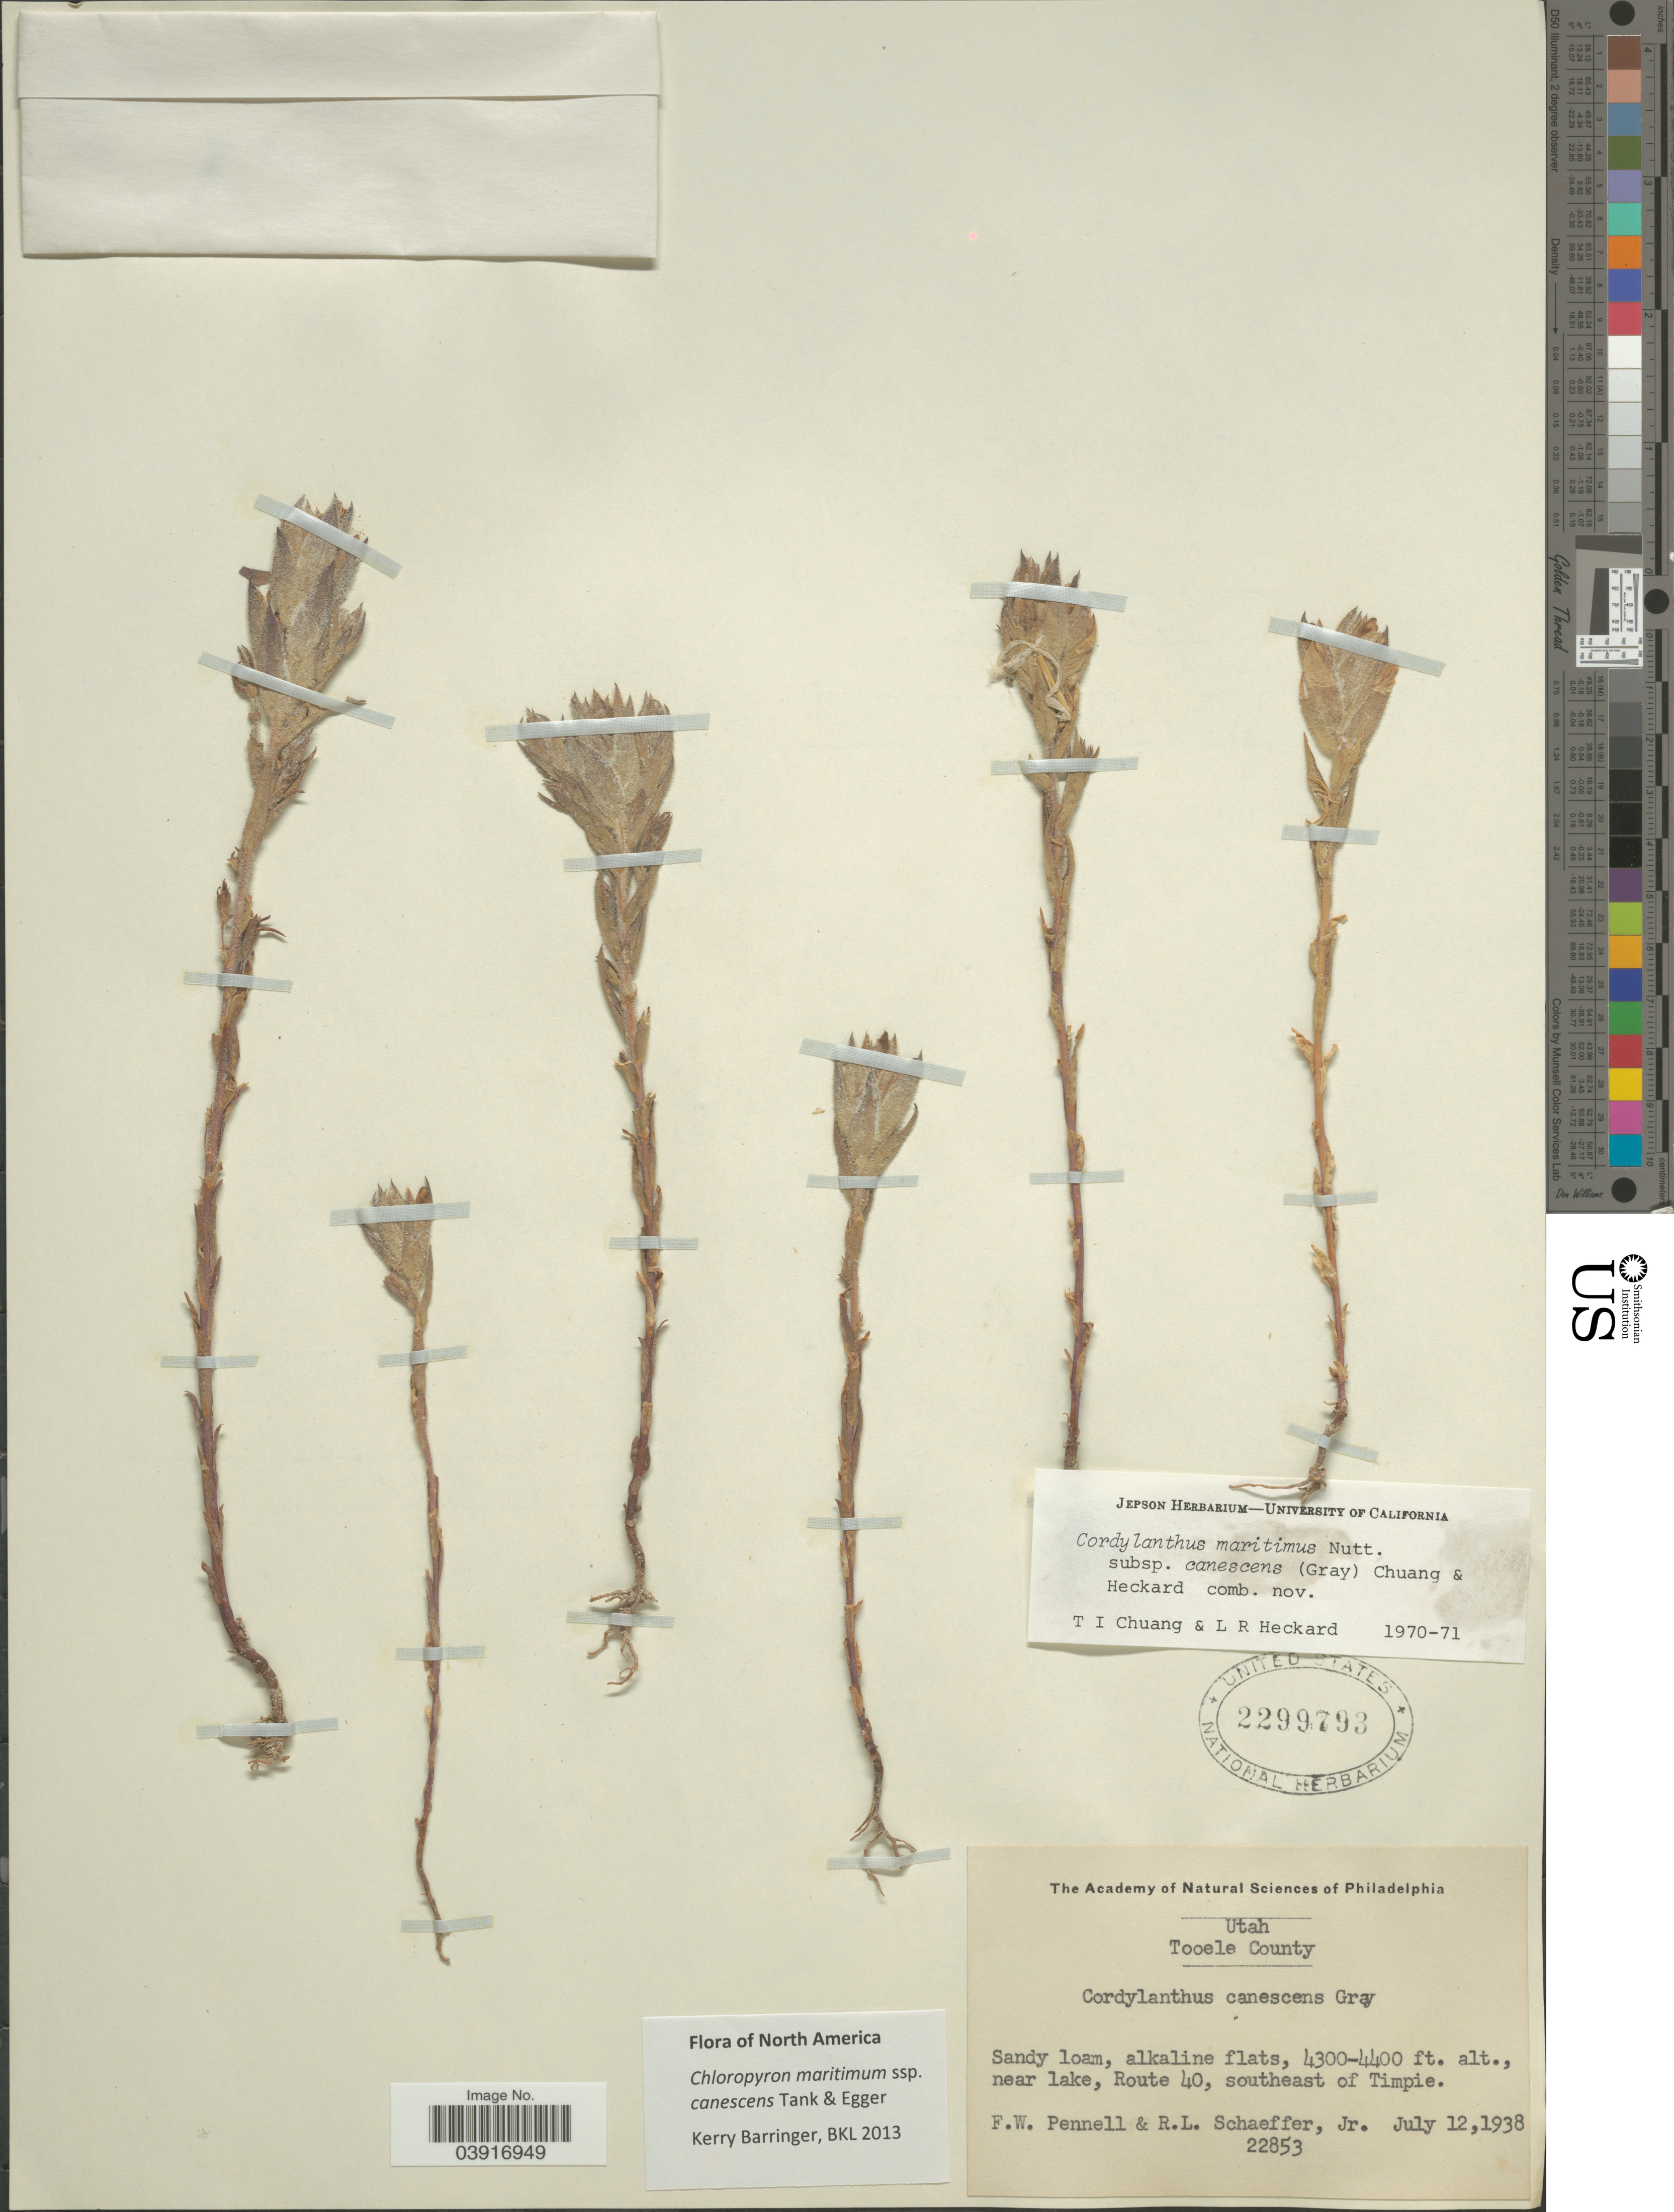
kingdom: Plantae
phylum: Tracheophyta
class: Magnoliopsida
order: Lamiales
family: Orobanchaceae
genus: Chloropyron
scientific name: Chloropyron maritimum subsp. canescens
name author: (A. Gray) Tank & J.M. Egger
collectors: F. W. Pennell & R. L. Schaeffer Jr.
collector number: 22853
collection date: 1938-07-12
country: United States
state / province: Utah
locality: Tooele County. Near lake, Route 40, southeast of Timpie.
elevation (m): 1311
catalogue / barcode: US 2299793